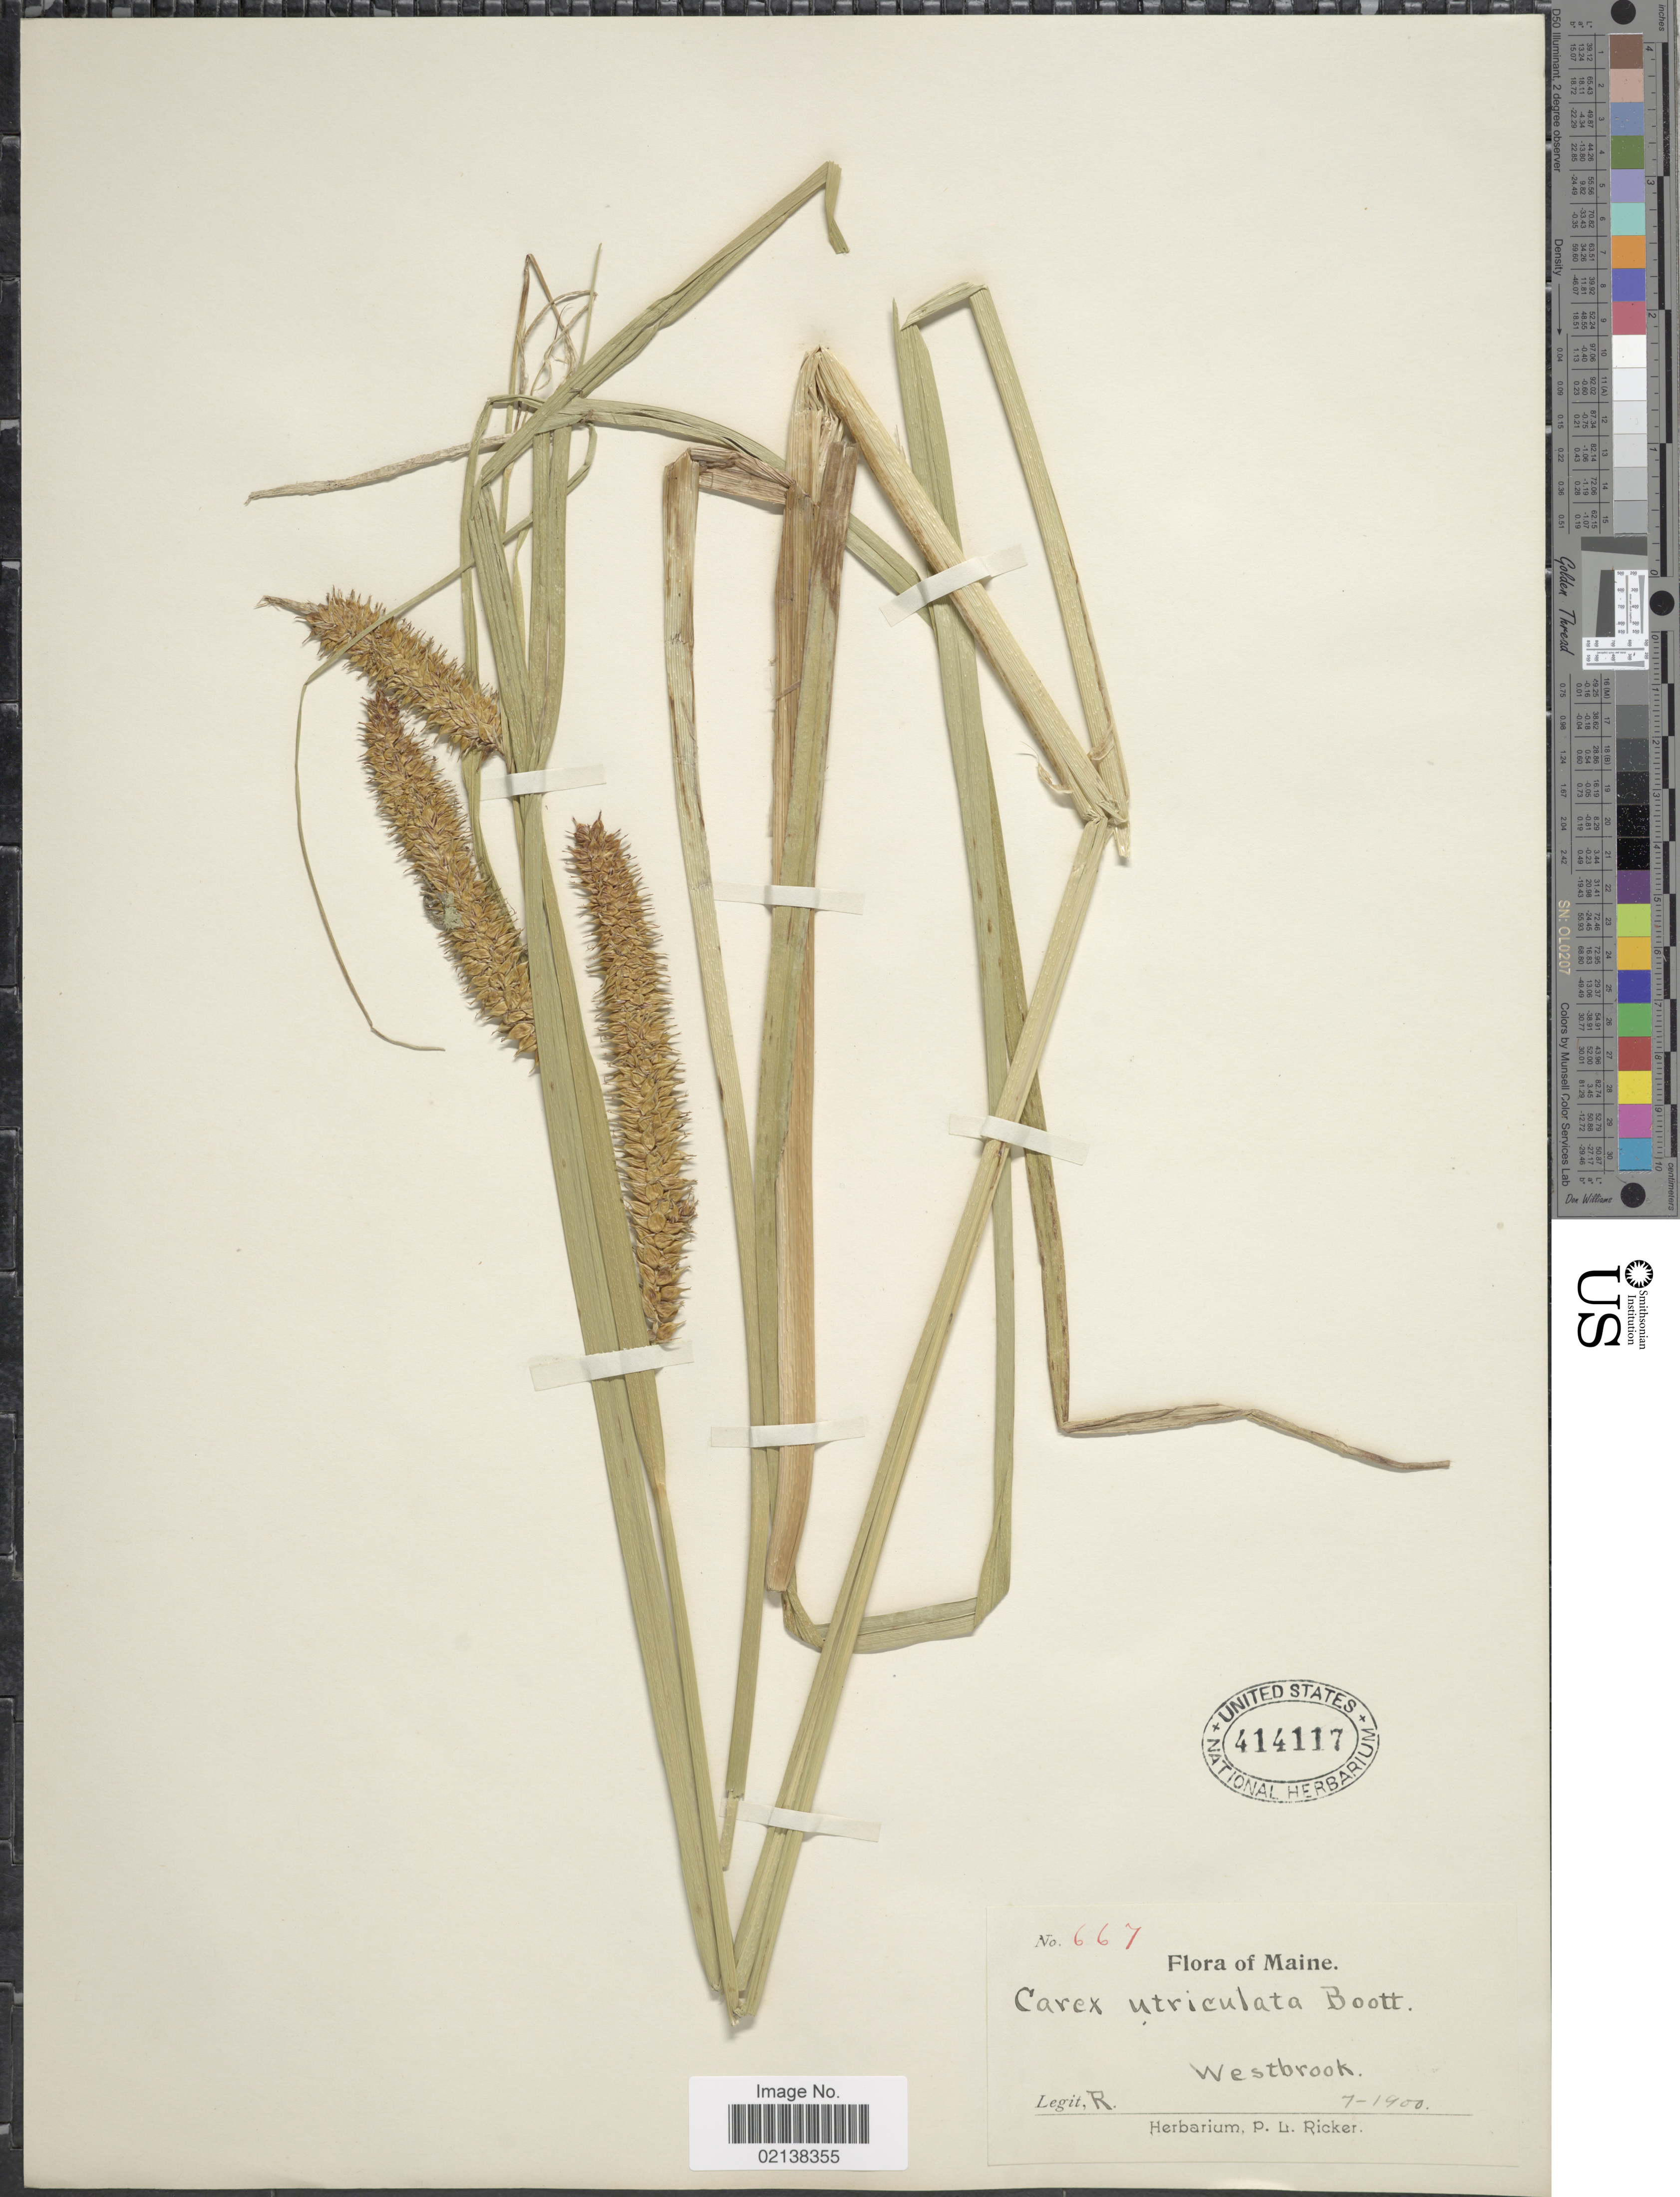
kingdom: Plantae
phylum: Tracheophyta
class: Liliopsida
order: Poales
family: Cyperaceae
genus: Carex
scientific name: Carex utriculata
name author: Boott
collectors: P. Ricker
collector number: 667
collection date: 1900-07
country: United States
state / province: Maine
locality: Westbrook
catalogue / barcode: US 414117